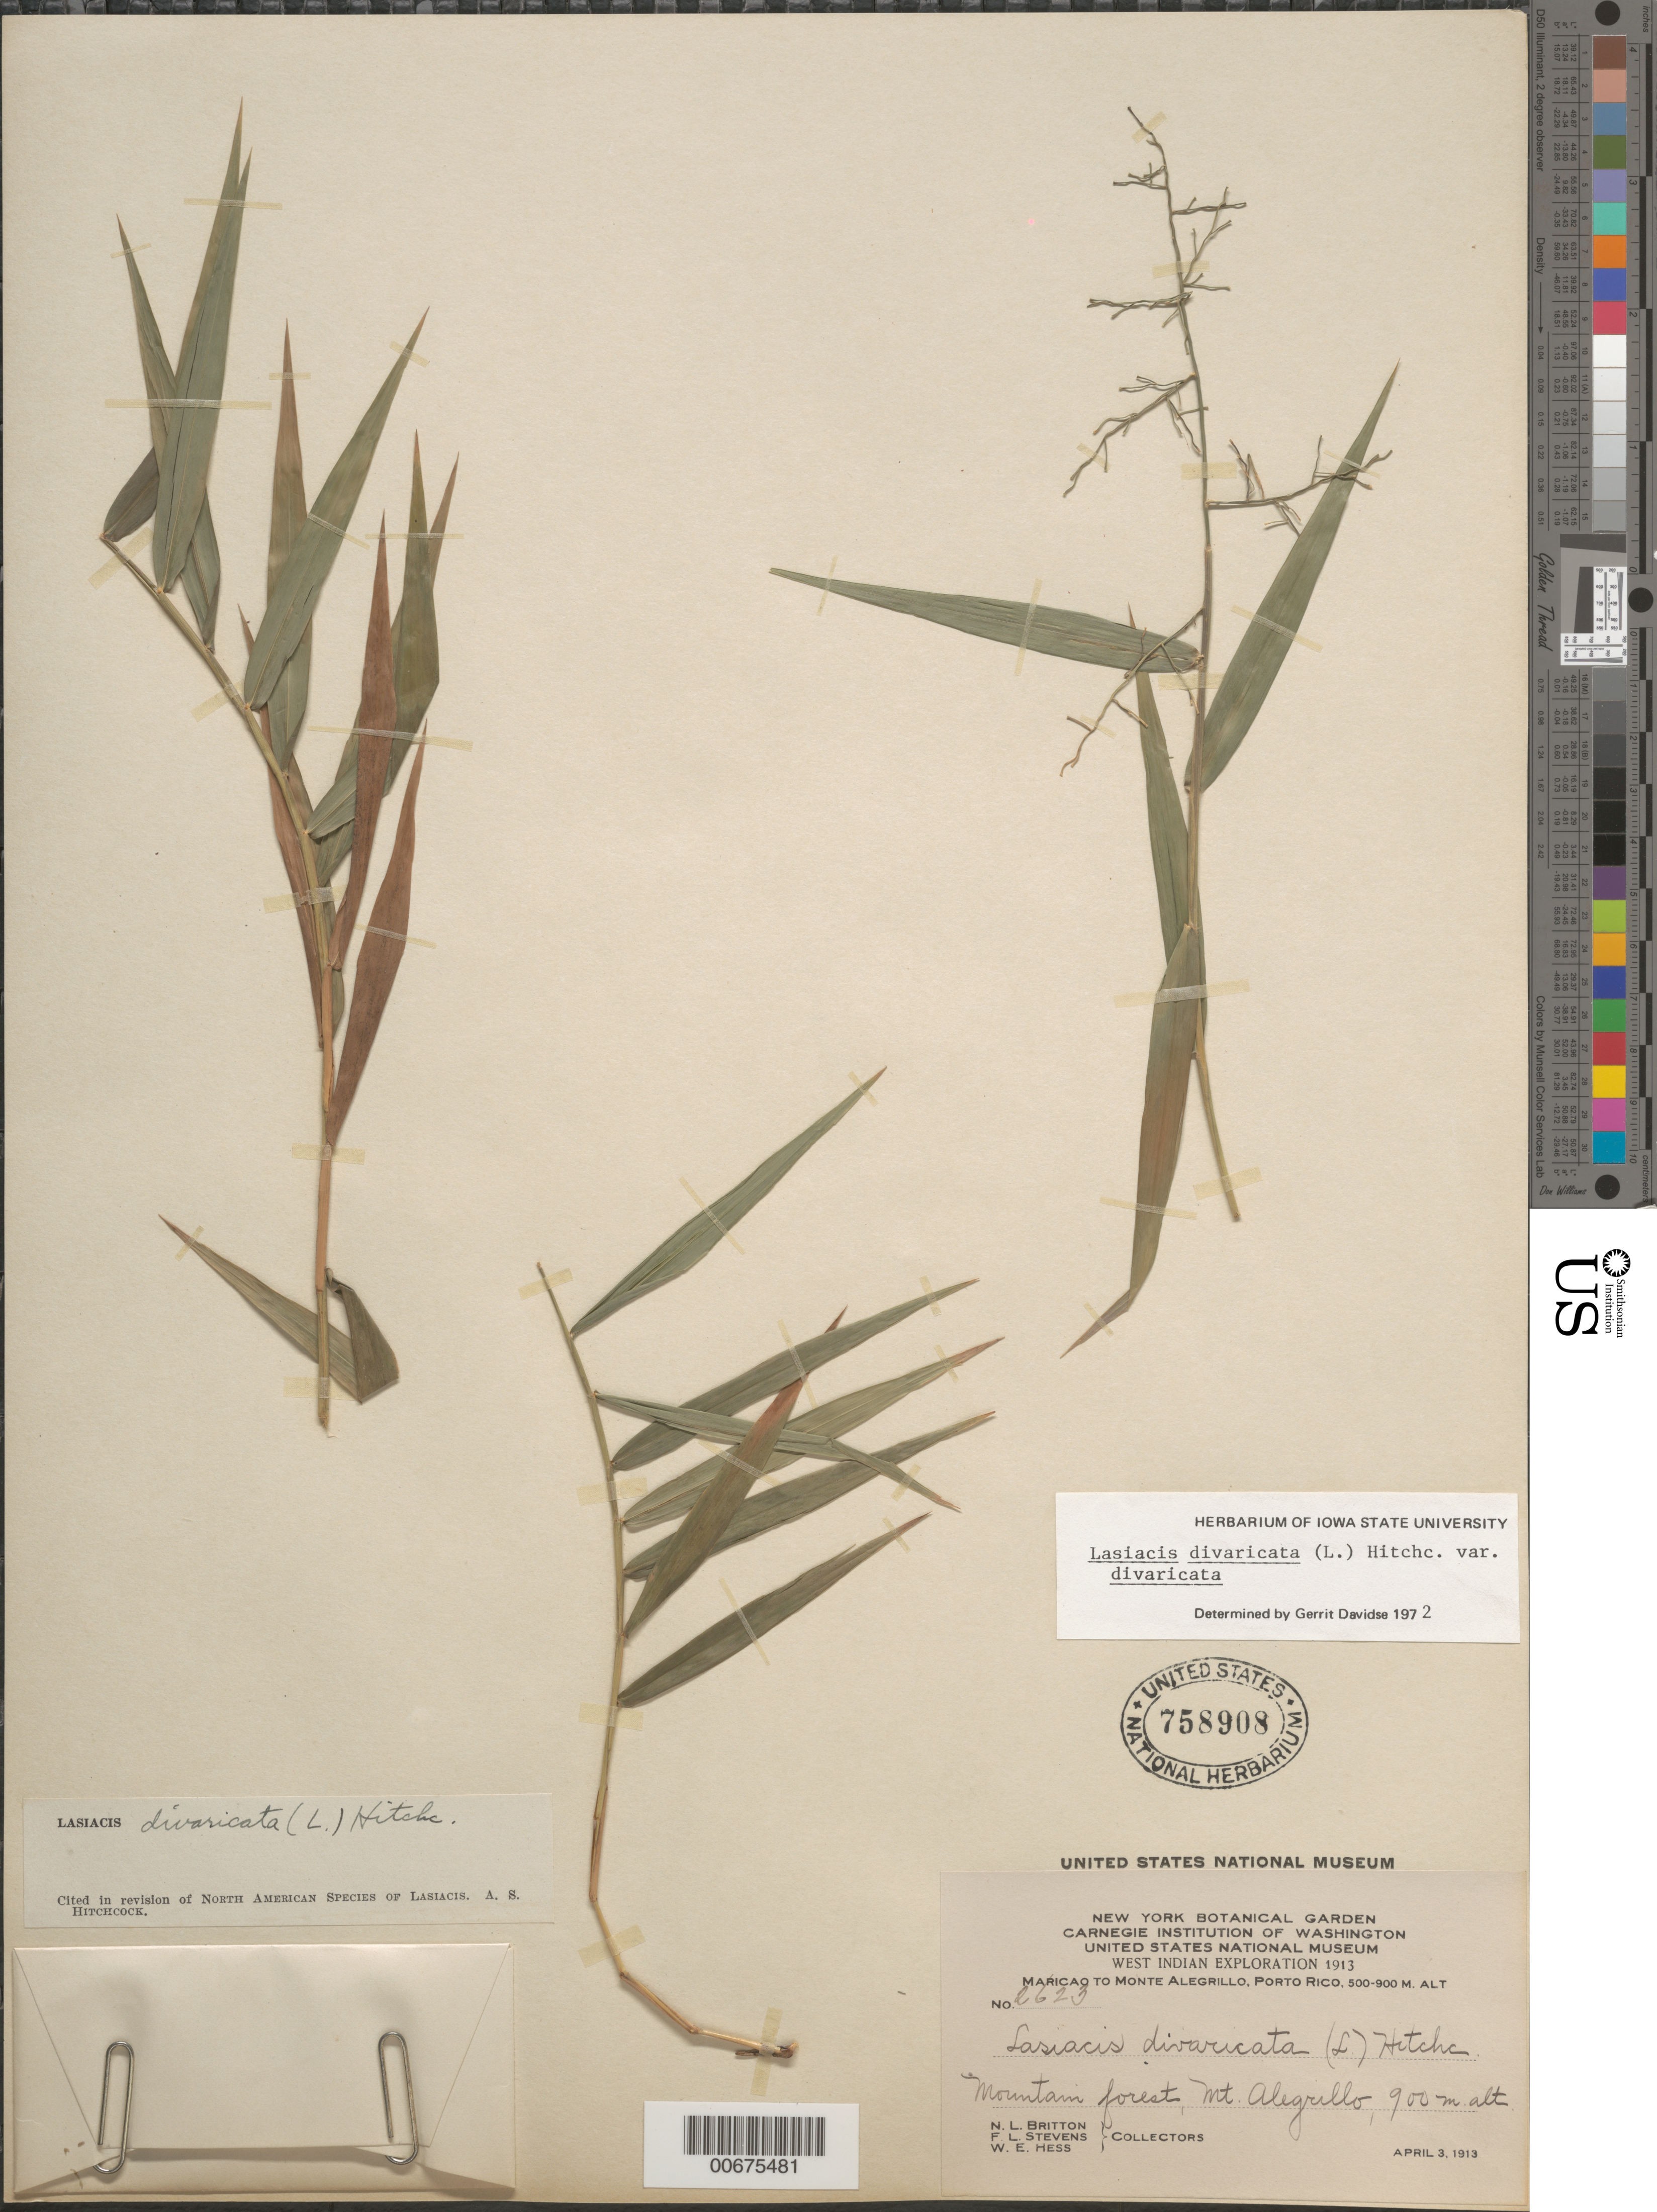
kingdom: Plantae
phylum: Tracheophyta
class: Liliopsida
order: Poales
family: Poaceae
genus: Lasiacis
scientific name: Lasiacis divaricata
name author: (L.) Hitchc.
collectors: N. Britton & et al.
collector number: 2623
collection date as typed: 03 Apr 1913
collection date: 1913-04-03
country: Puerto Rico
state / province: Maricao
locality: Monte Alegrillo. Mountain forest.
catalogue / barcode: US 758908